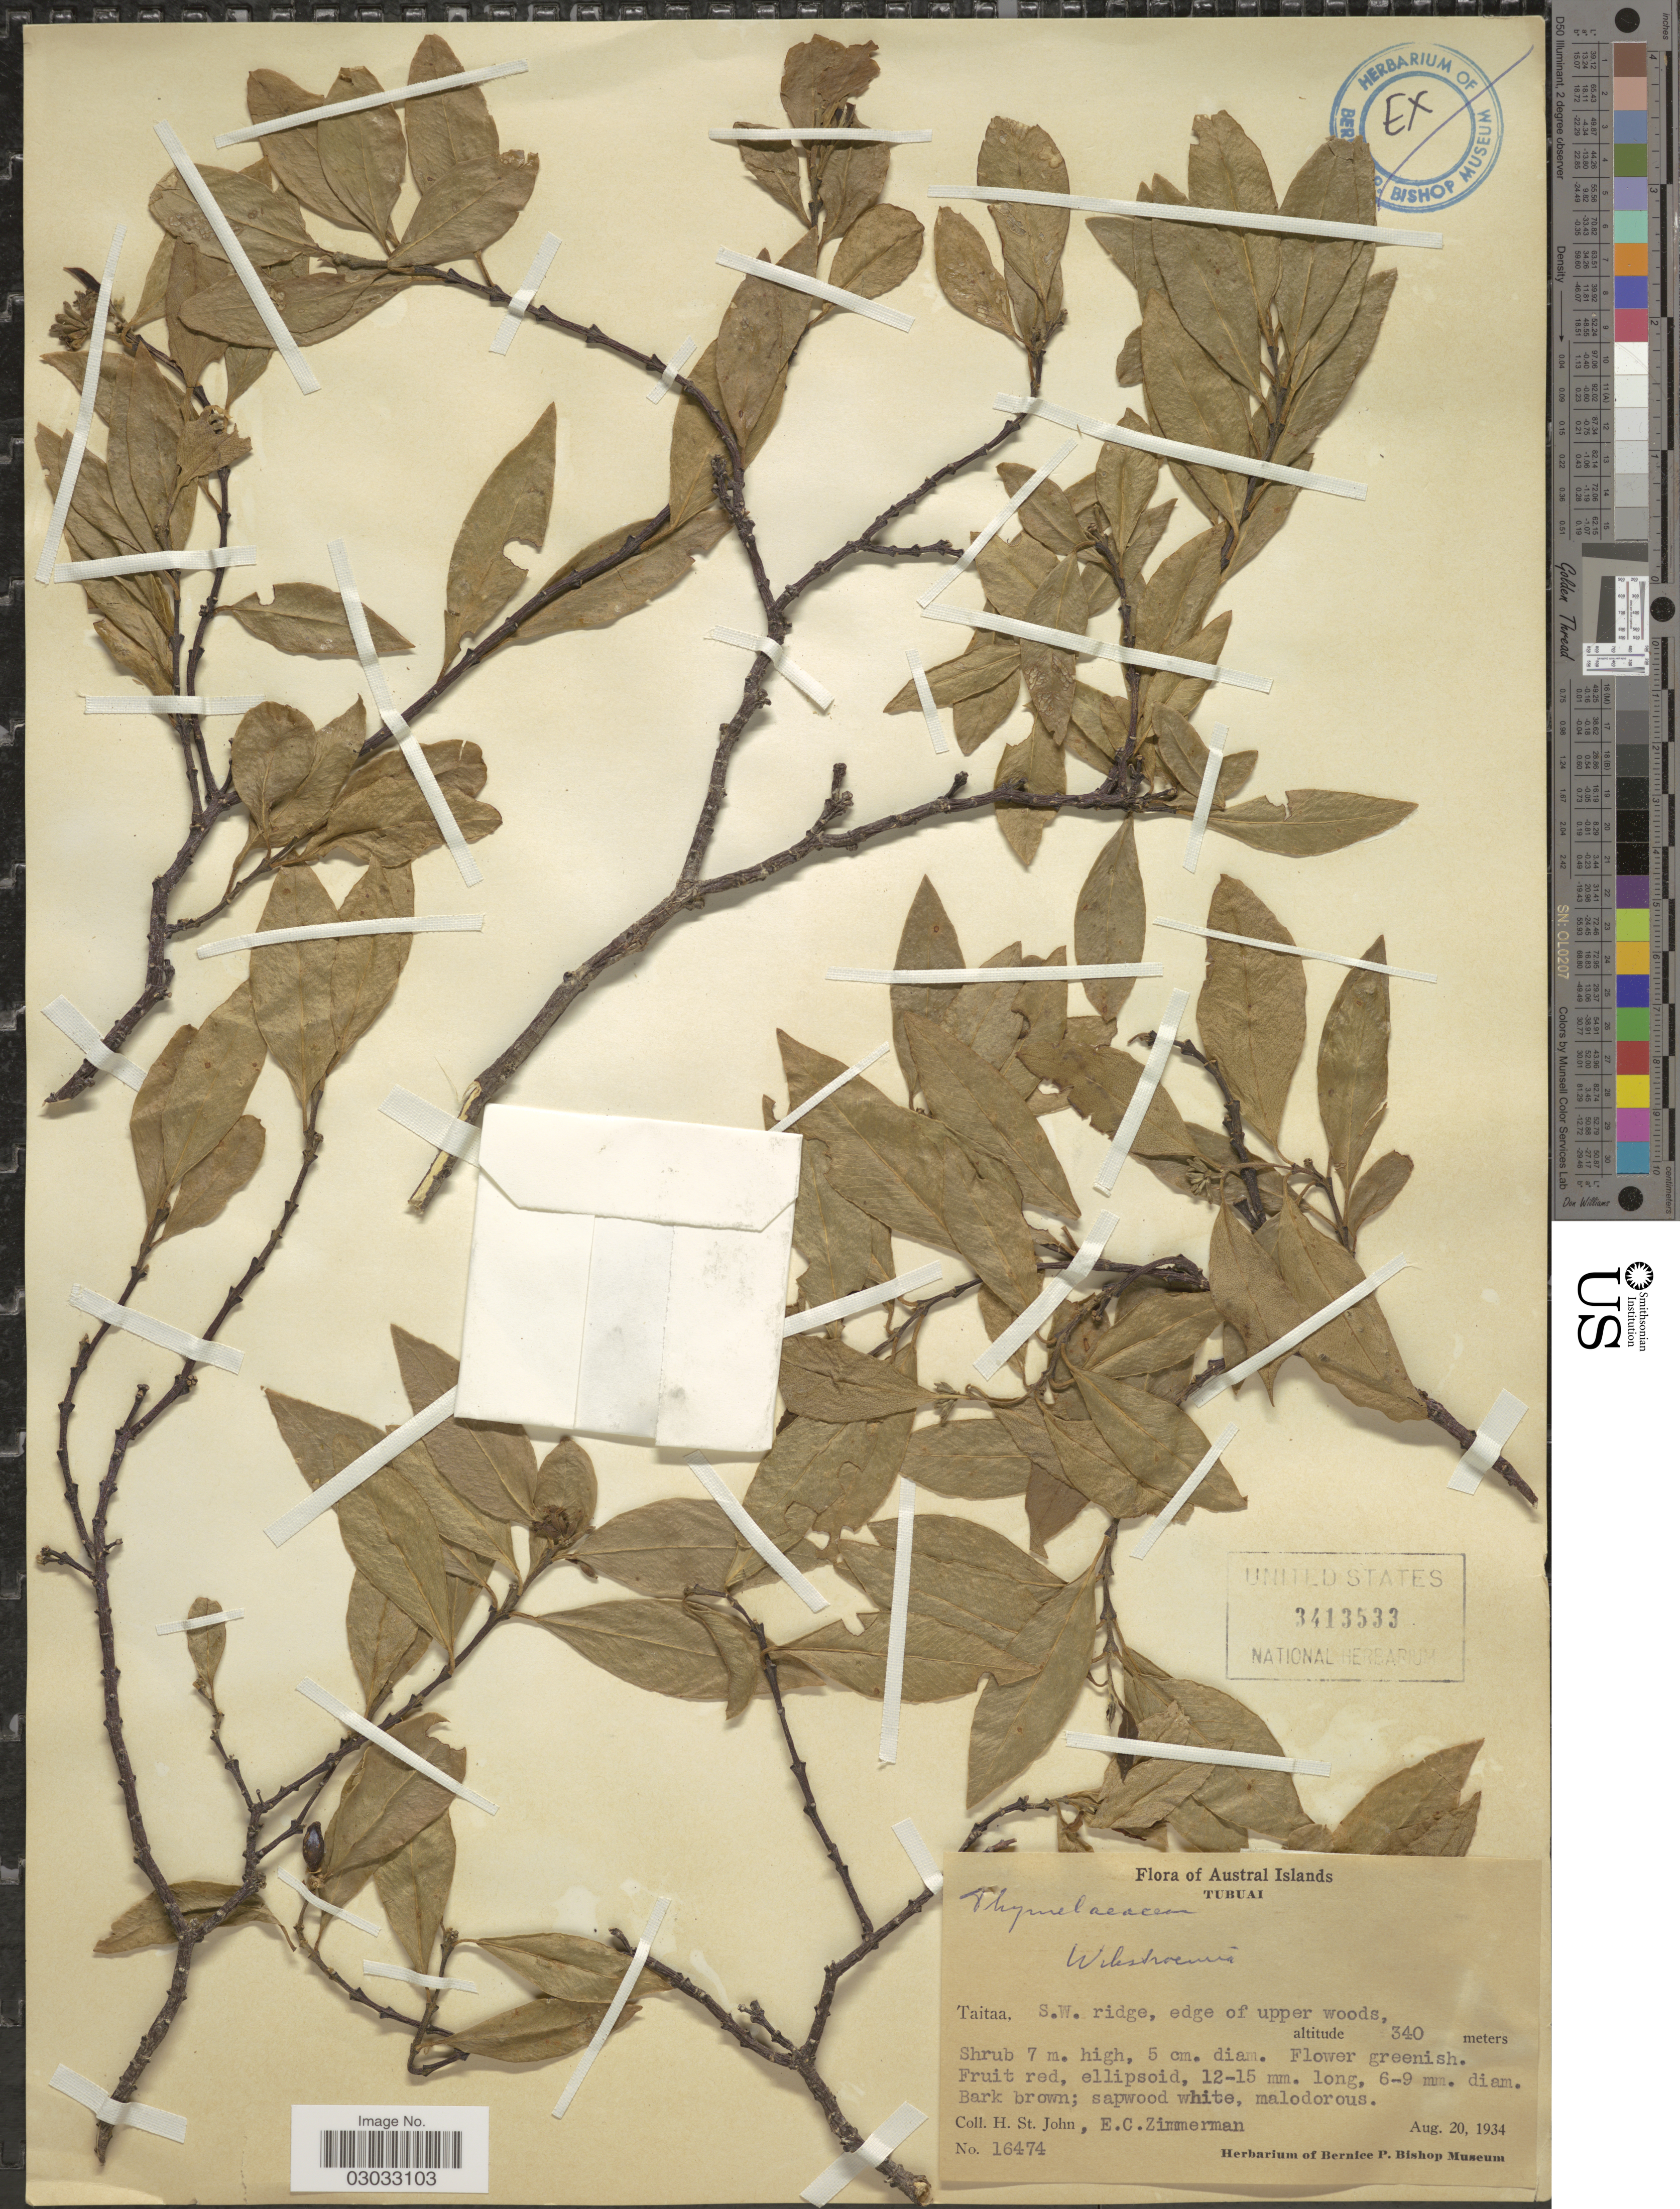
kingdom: Plantae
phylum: Tracheophyta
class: Magnoliopsida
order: Malvales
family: Thymelaeaceae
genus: Wikstroemia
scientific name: Wikstroemia sp.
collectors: H. St. John & E. Zimmerman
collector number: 16474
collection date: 1934-08-20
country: French Polynesia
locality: Austral Islands, Tubuai, Taitaa, S.W. ridge.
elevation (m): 340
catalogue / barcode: US 3413533